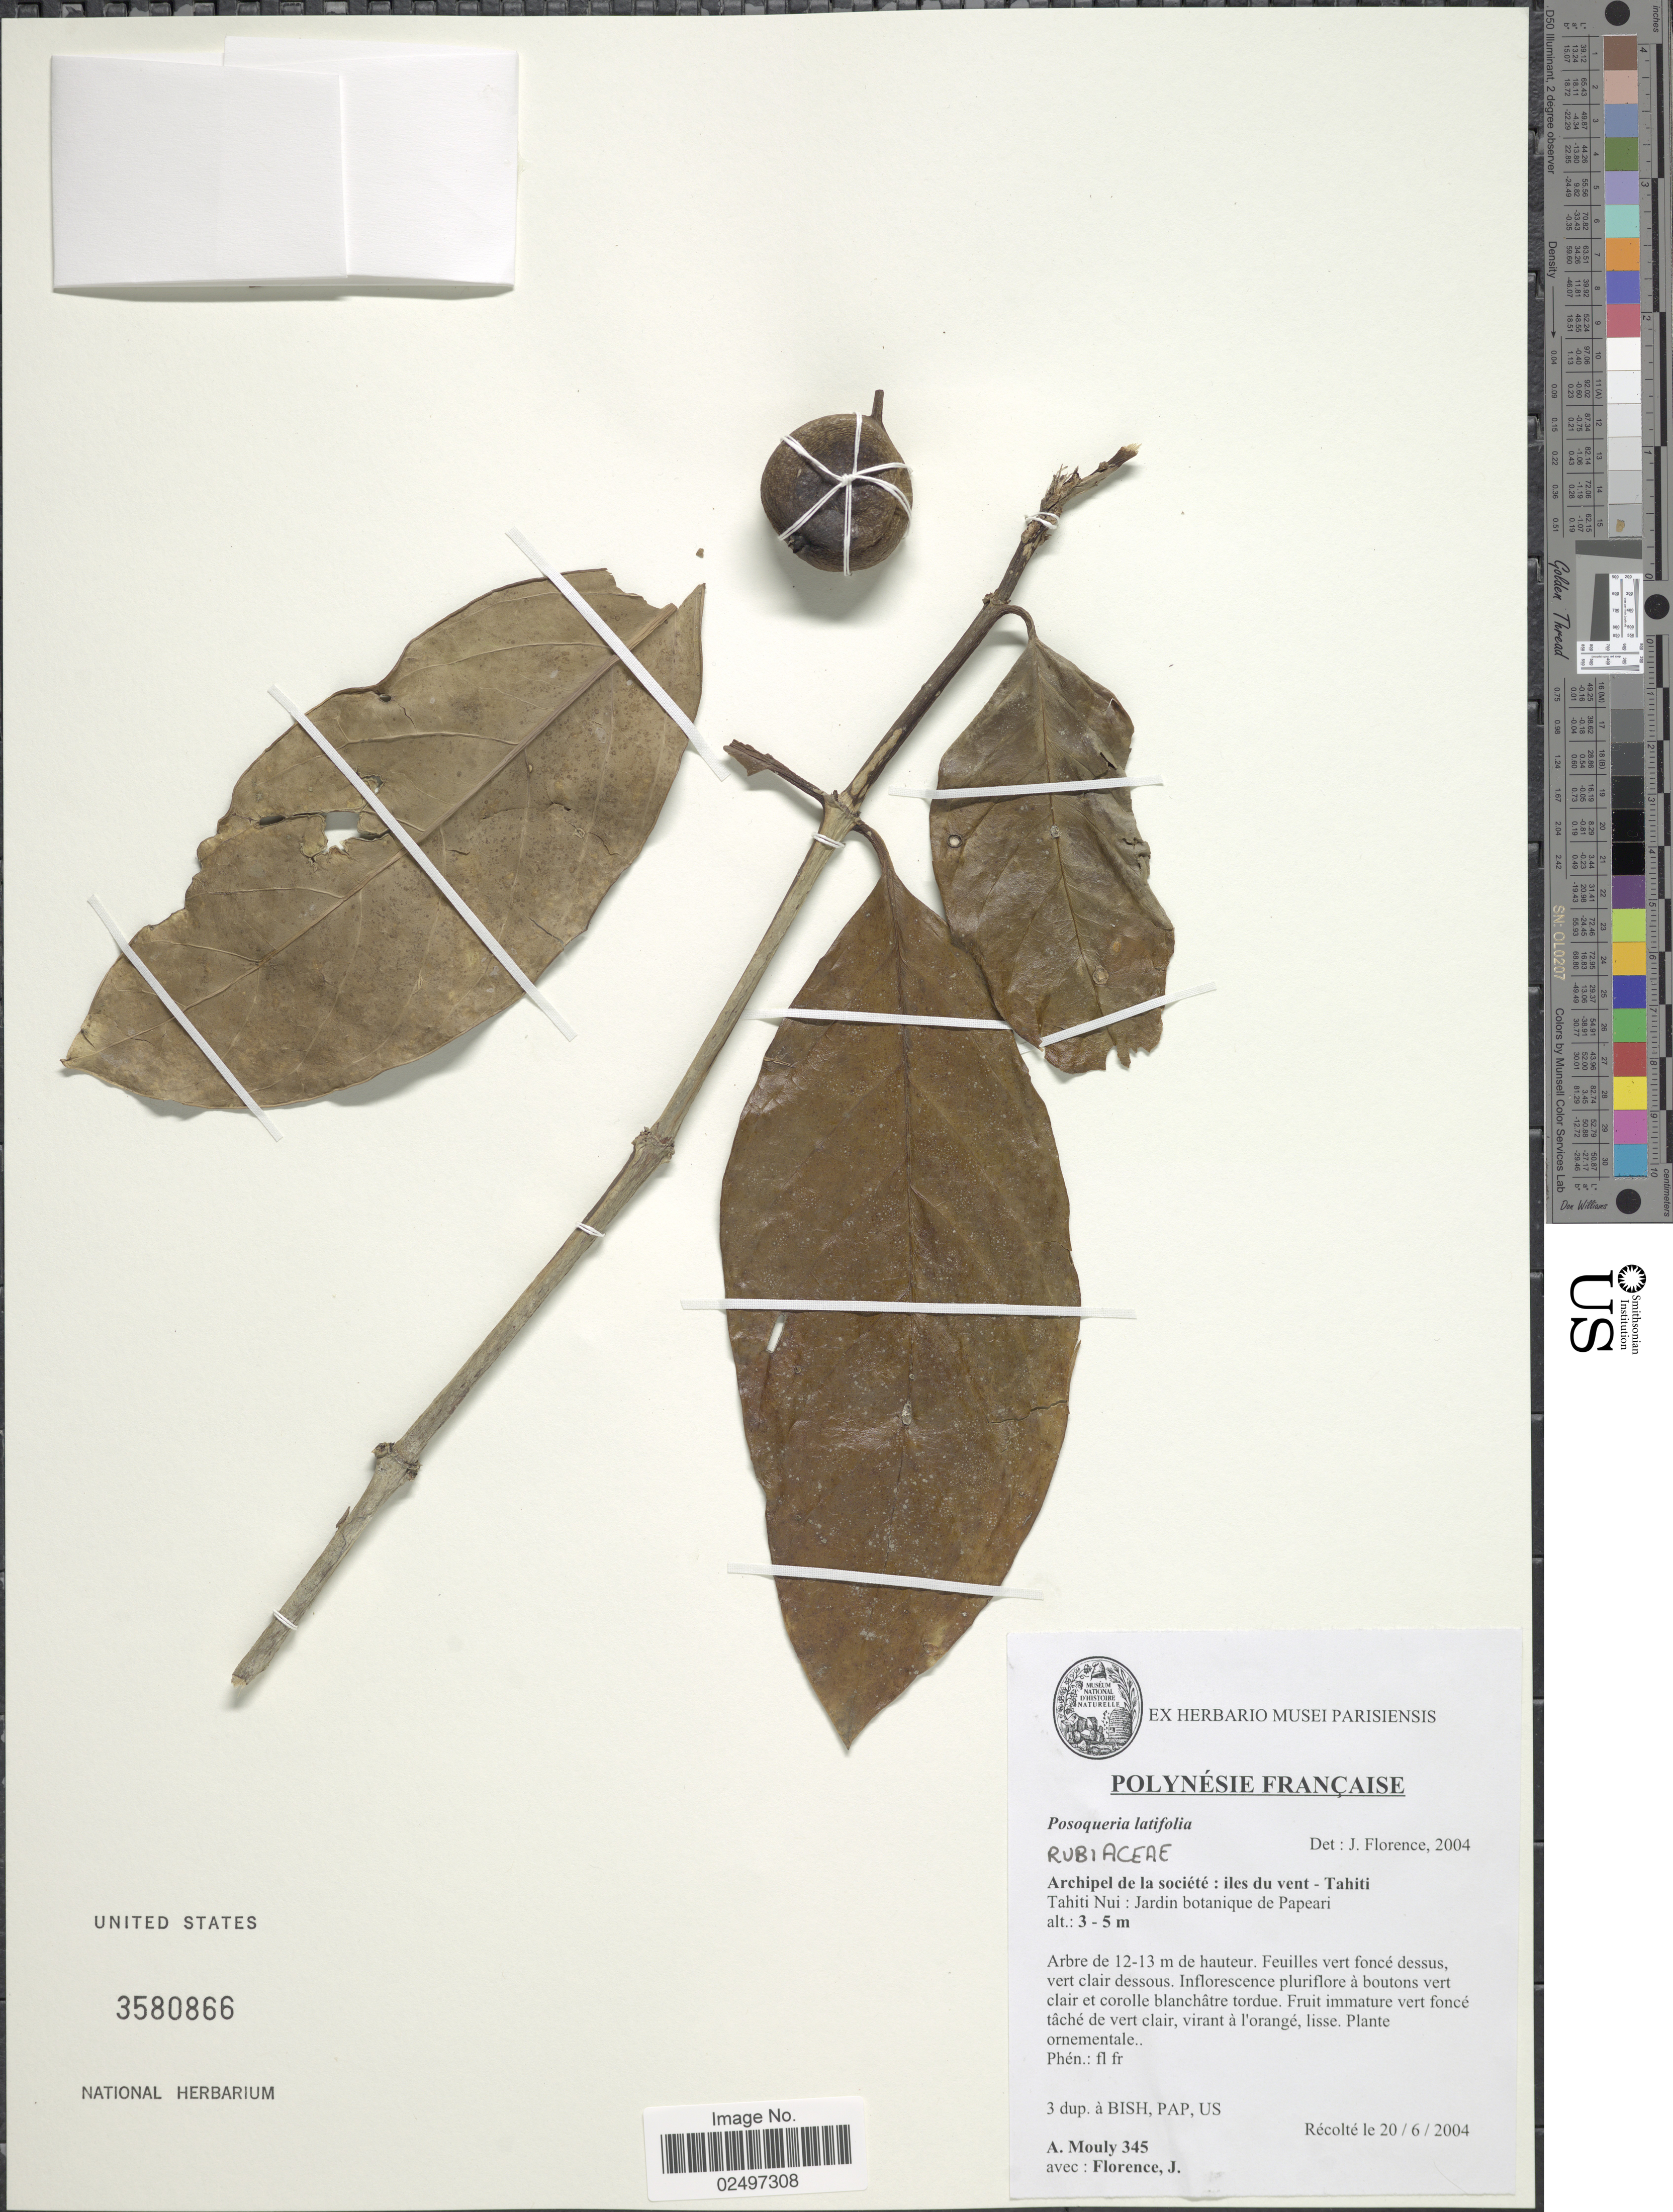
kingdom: Plantae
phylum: Tracheophyta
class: Magnoliopsida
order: Gentianales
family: Rubiaceae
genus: Posoqueria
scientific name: Posoqueria latifolia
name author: (Rudge) Roem. & Schult.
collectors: A. Mouly & J. Florence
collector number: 345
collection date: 2004-06-20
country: French Polynesia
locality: Archipel de la societe: iles du vent, Tahiti, Tahiti Nui: Jardim botanique de Papeari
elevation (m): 3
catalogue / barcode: US 3580866